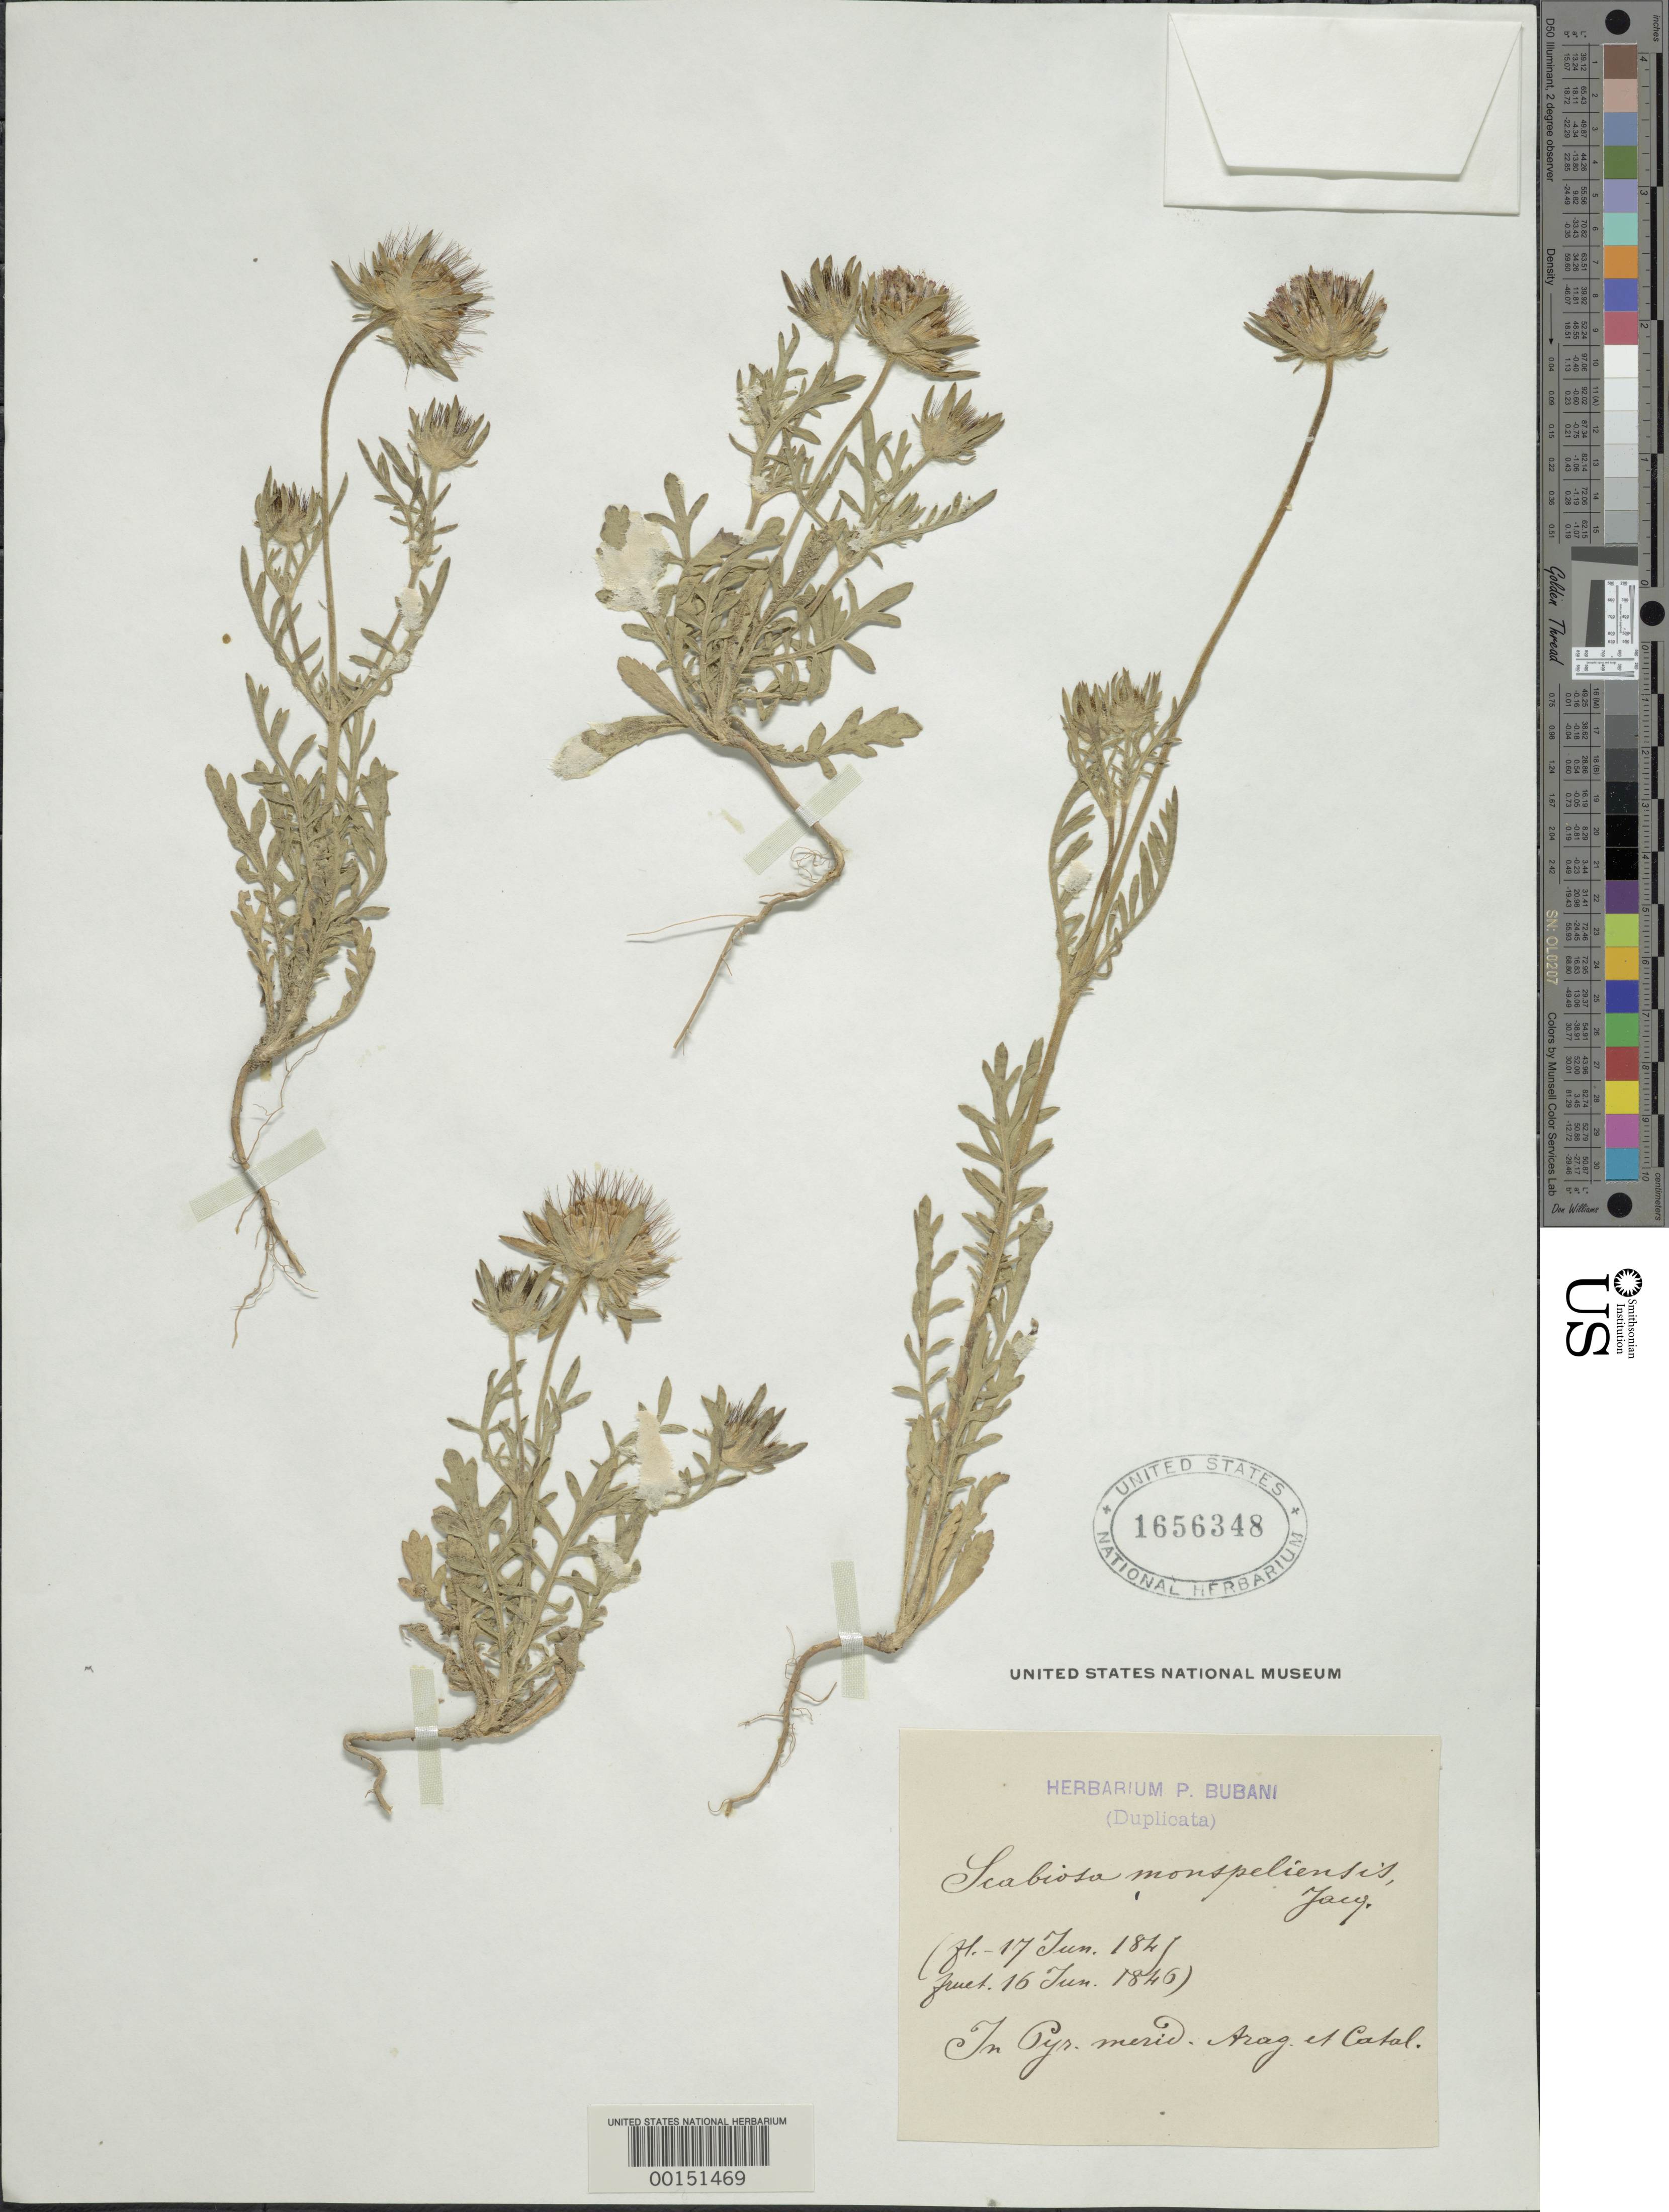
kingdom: Plantae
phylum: Tracheophyta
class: Magnoliopsida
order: Dipsacales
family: Caprifoliaceae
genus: Scabiosa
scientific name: Scabiosa ochroleuca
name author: L.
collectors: C. Rechter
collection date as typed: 18--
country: Hungary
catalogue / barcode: US 1656348